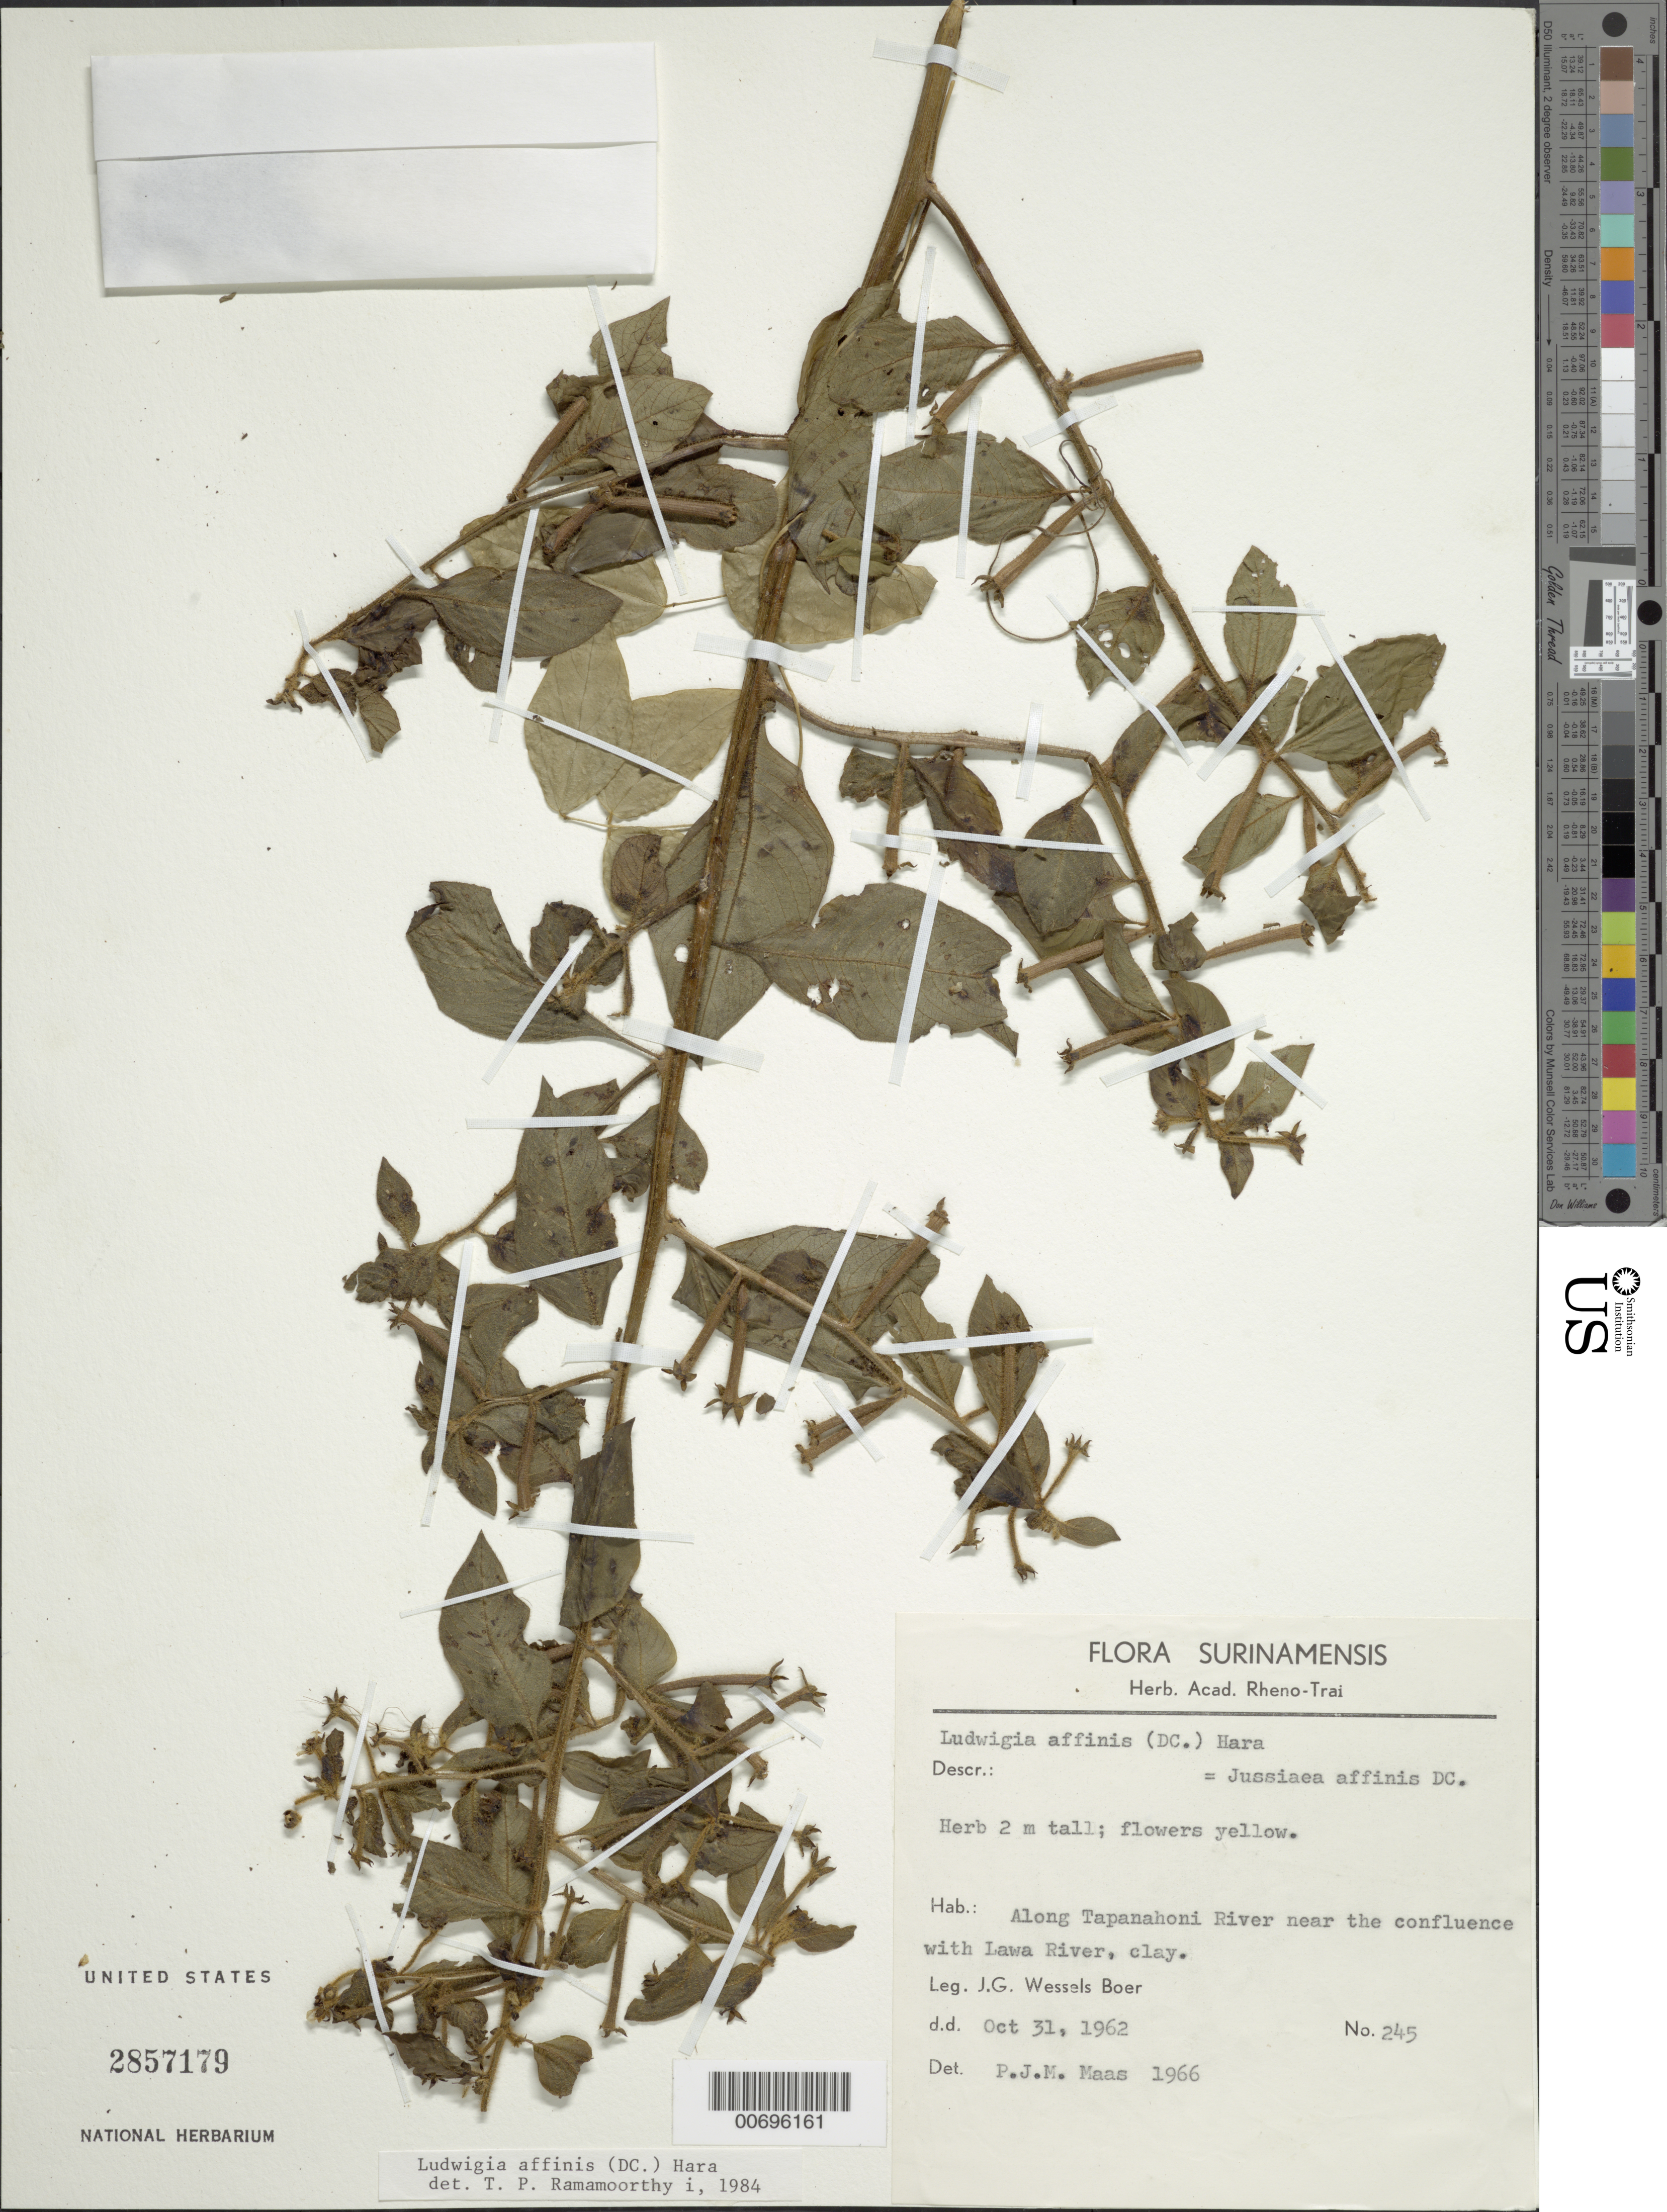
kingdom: Plantae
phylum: Tracheophyta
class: Magnoliopsida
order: Myrtales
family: Onagraceae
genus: Ludwigia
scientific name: Ludwigia affinis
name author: (DC.) H. Hara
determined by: Maas, Paul J. M.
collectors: J. G. Wessels Boer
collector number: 245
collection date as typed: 31-Oct-62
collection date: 1962-10-31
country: Suriname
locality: Tapanahoni R., confl. with Lawa R.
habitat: Clay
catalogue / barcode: US 2857179